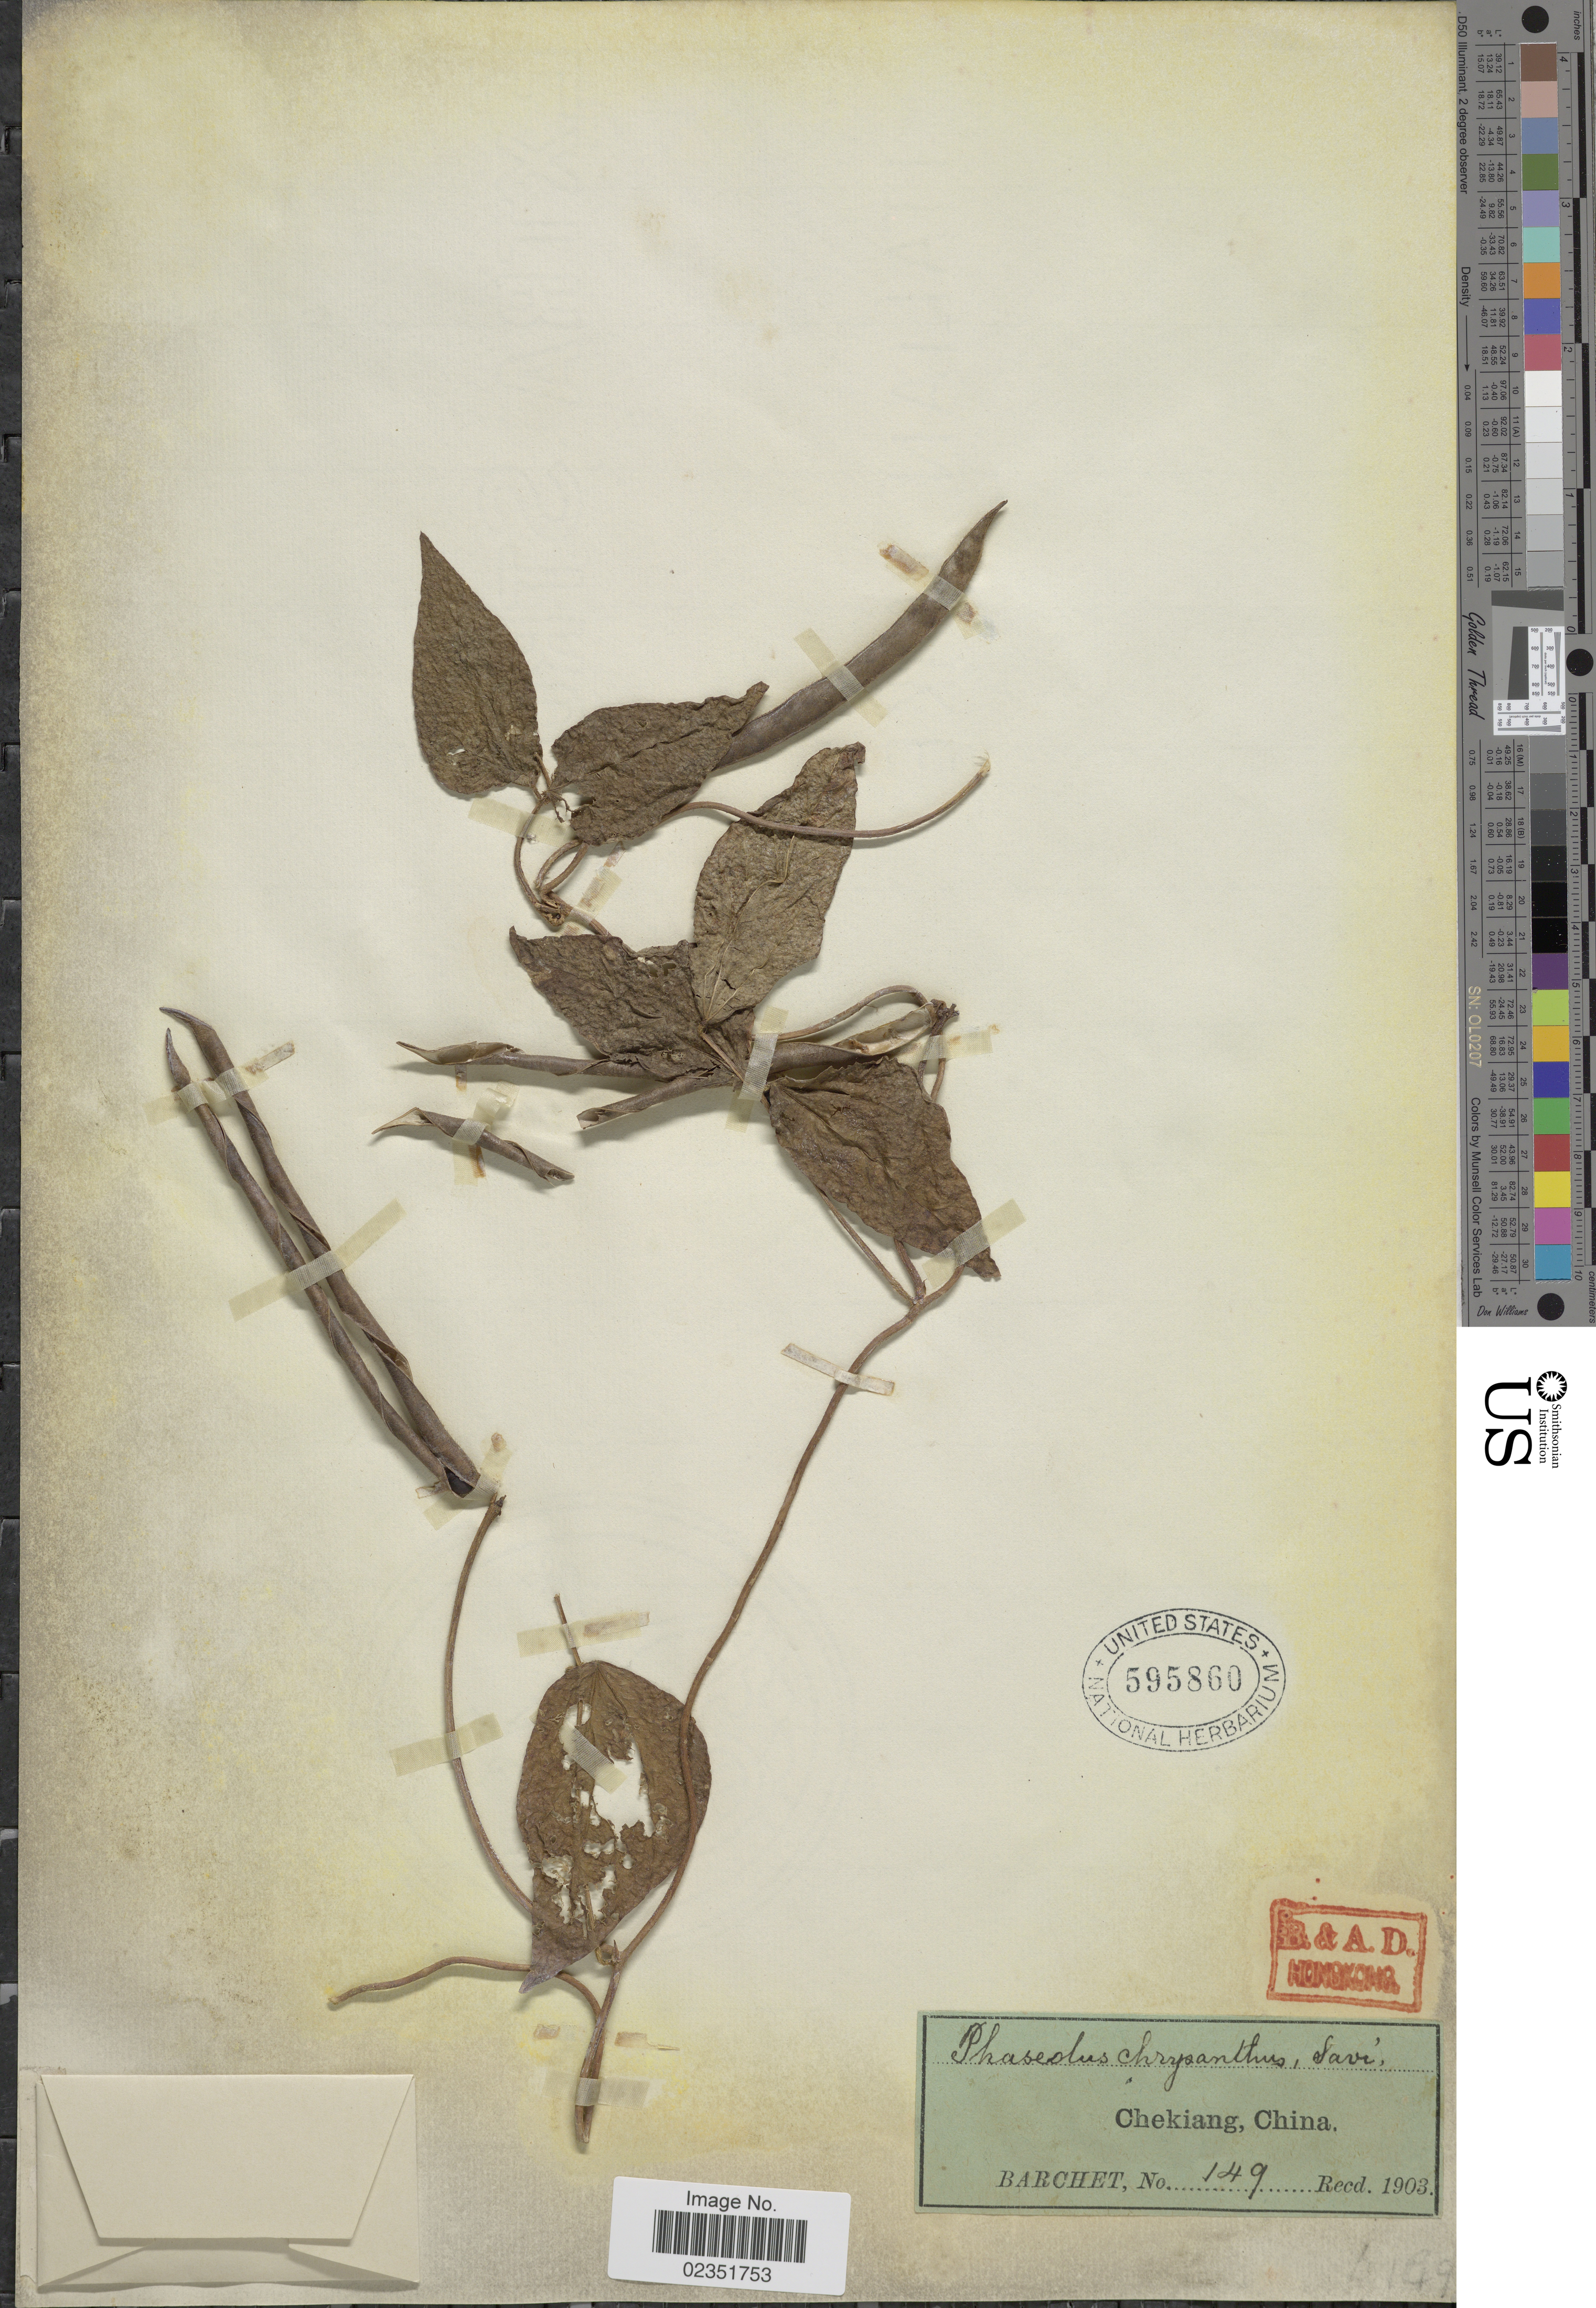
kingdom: Plantae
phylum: Tracheophyta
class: Magnoliopsida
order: Fabales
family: Fabaceae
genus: Phaseolus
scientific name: Phaseolus chrysanthos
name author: Savi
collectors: Barchet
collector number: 149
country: China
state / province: Zhejiang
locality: Chekiang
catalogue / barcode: US 595860